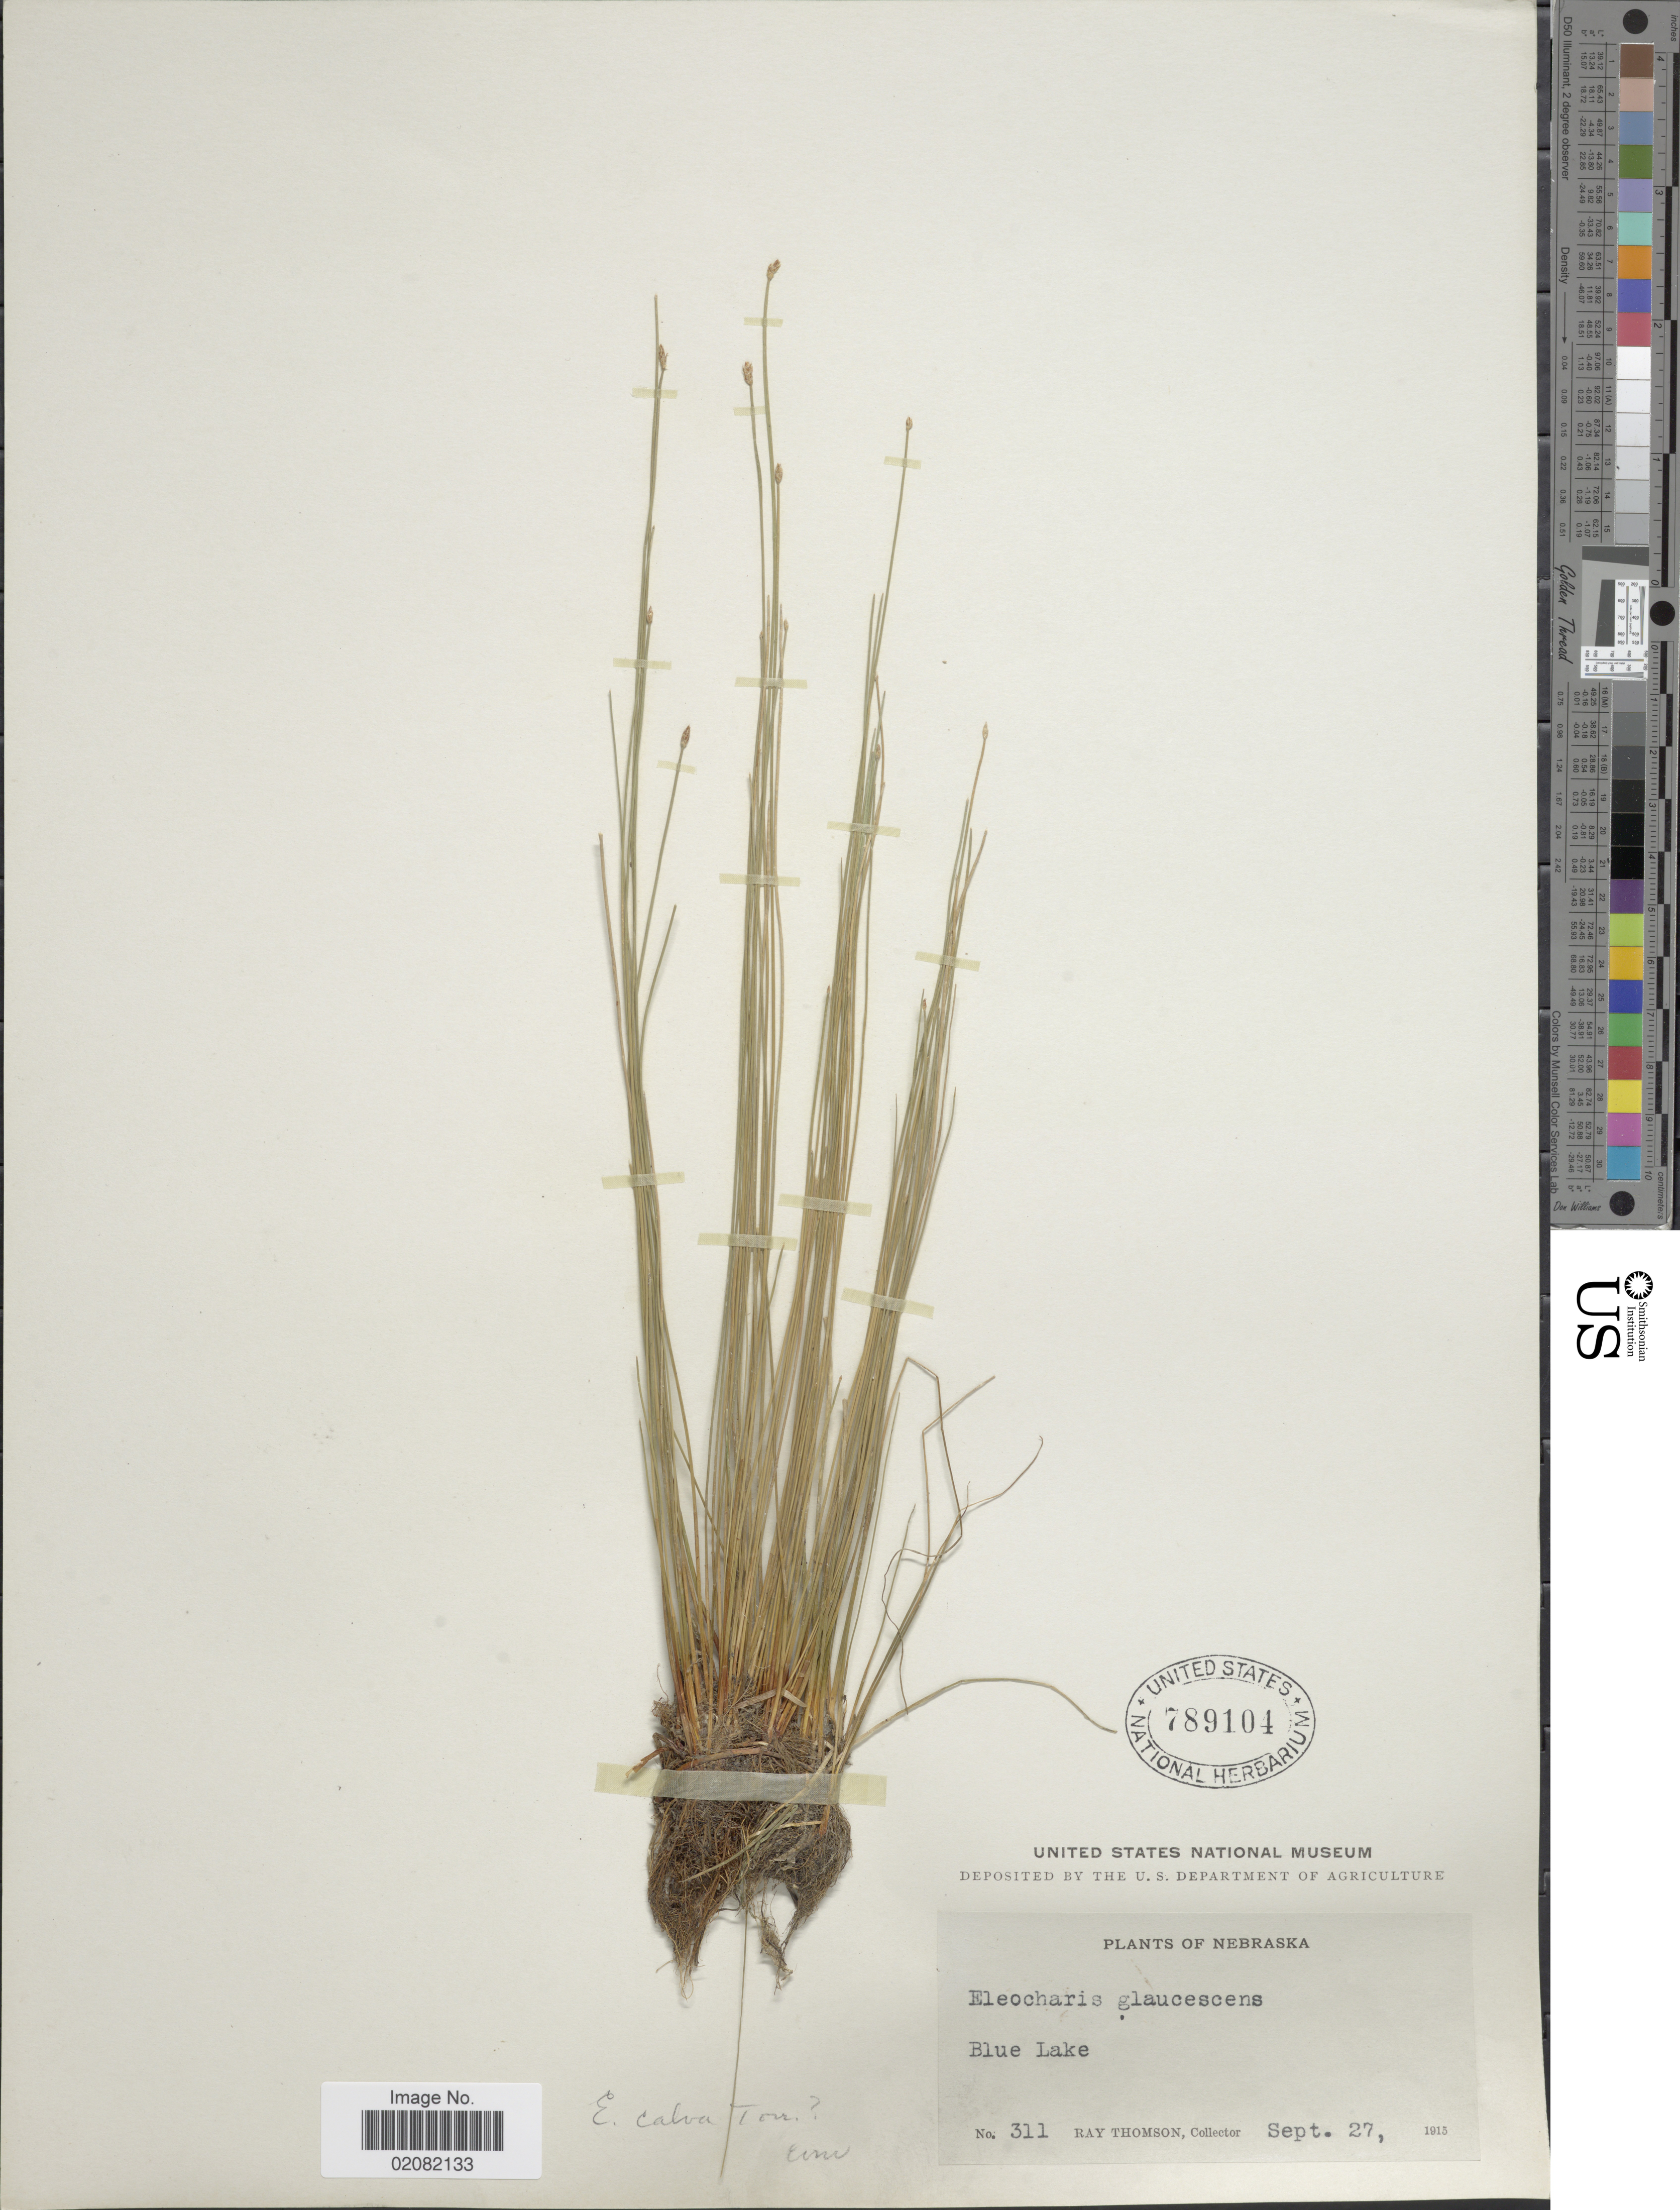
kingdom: Plantae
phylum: Tracheophyta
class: Liliopsida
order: Poales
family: Cyperaceae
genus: Eleocharis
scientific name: Eleocharis erythropoda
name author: Steud.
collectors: R. Thomson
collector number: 311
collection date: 1915-09-27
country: United States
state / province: Nebraska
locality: Blue Lake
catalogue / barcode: US 789104